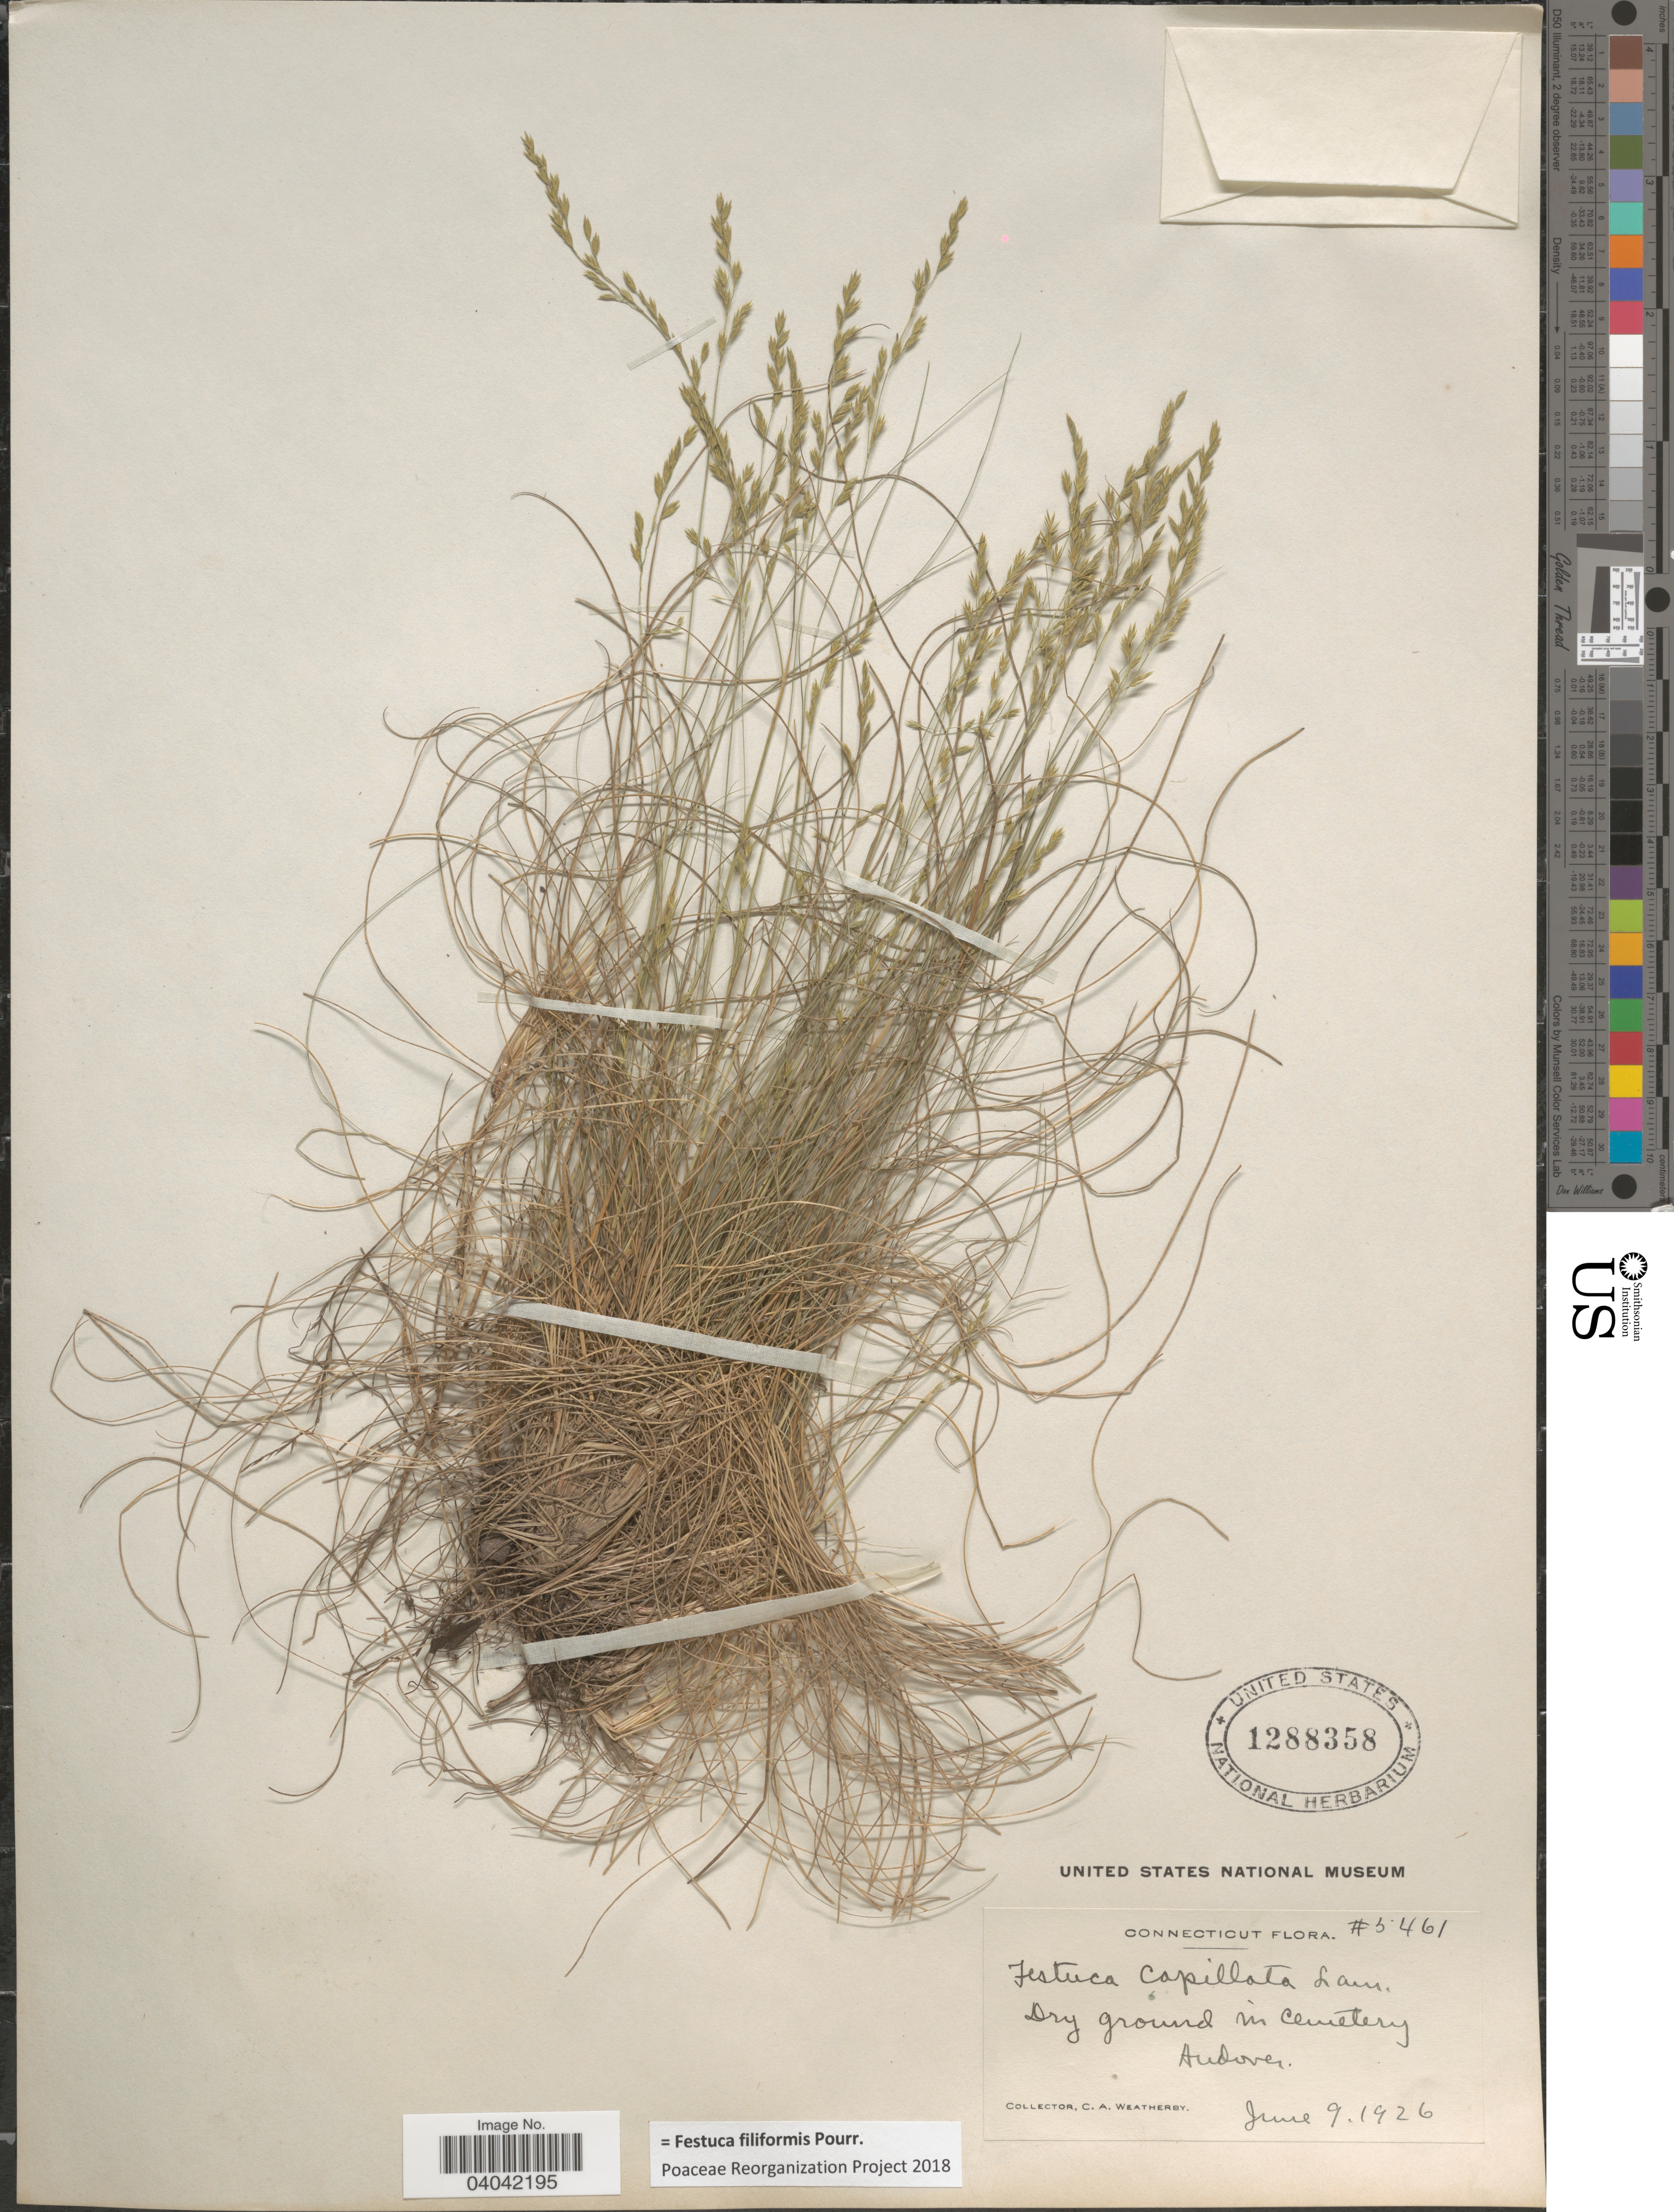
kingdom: Plantae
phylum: Tracheophyta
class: Liliopsida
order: Poales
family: Poaceae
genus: Festuca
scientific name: Festuca filiformis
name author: Pourr.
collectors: C. A. Weatherby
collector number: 5461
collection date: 1926-06-09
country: United States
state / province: Connecticut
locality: Dry ground in Cemetery. Andover.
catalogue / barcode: US 1288358